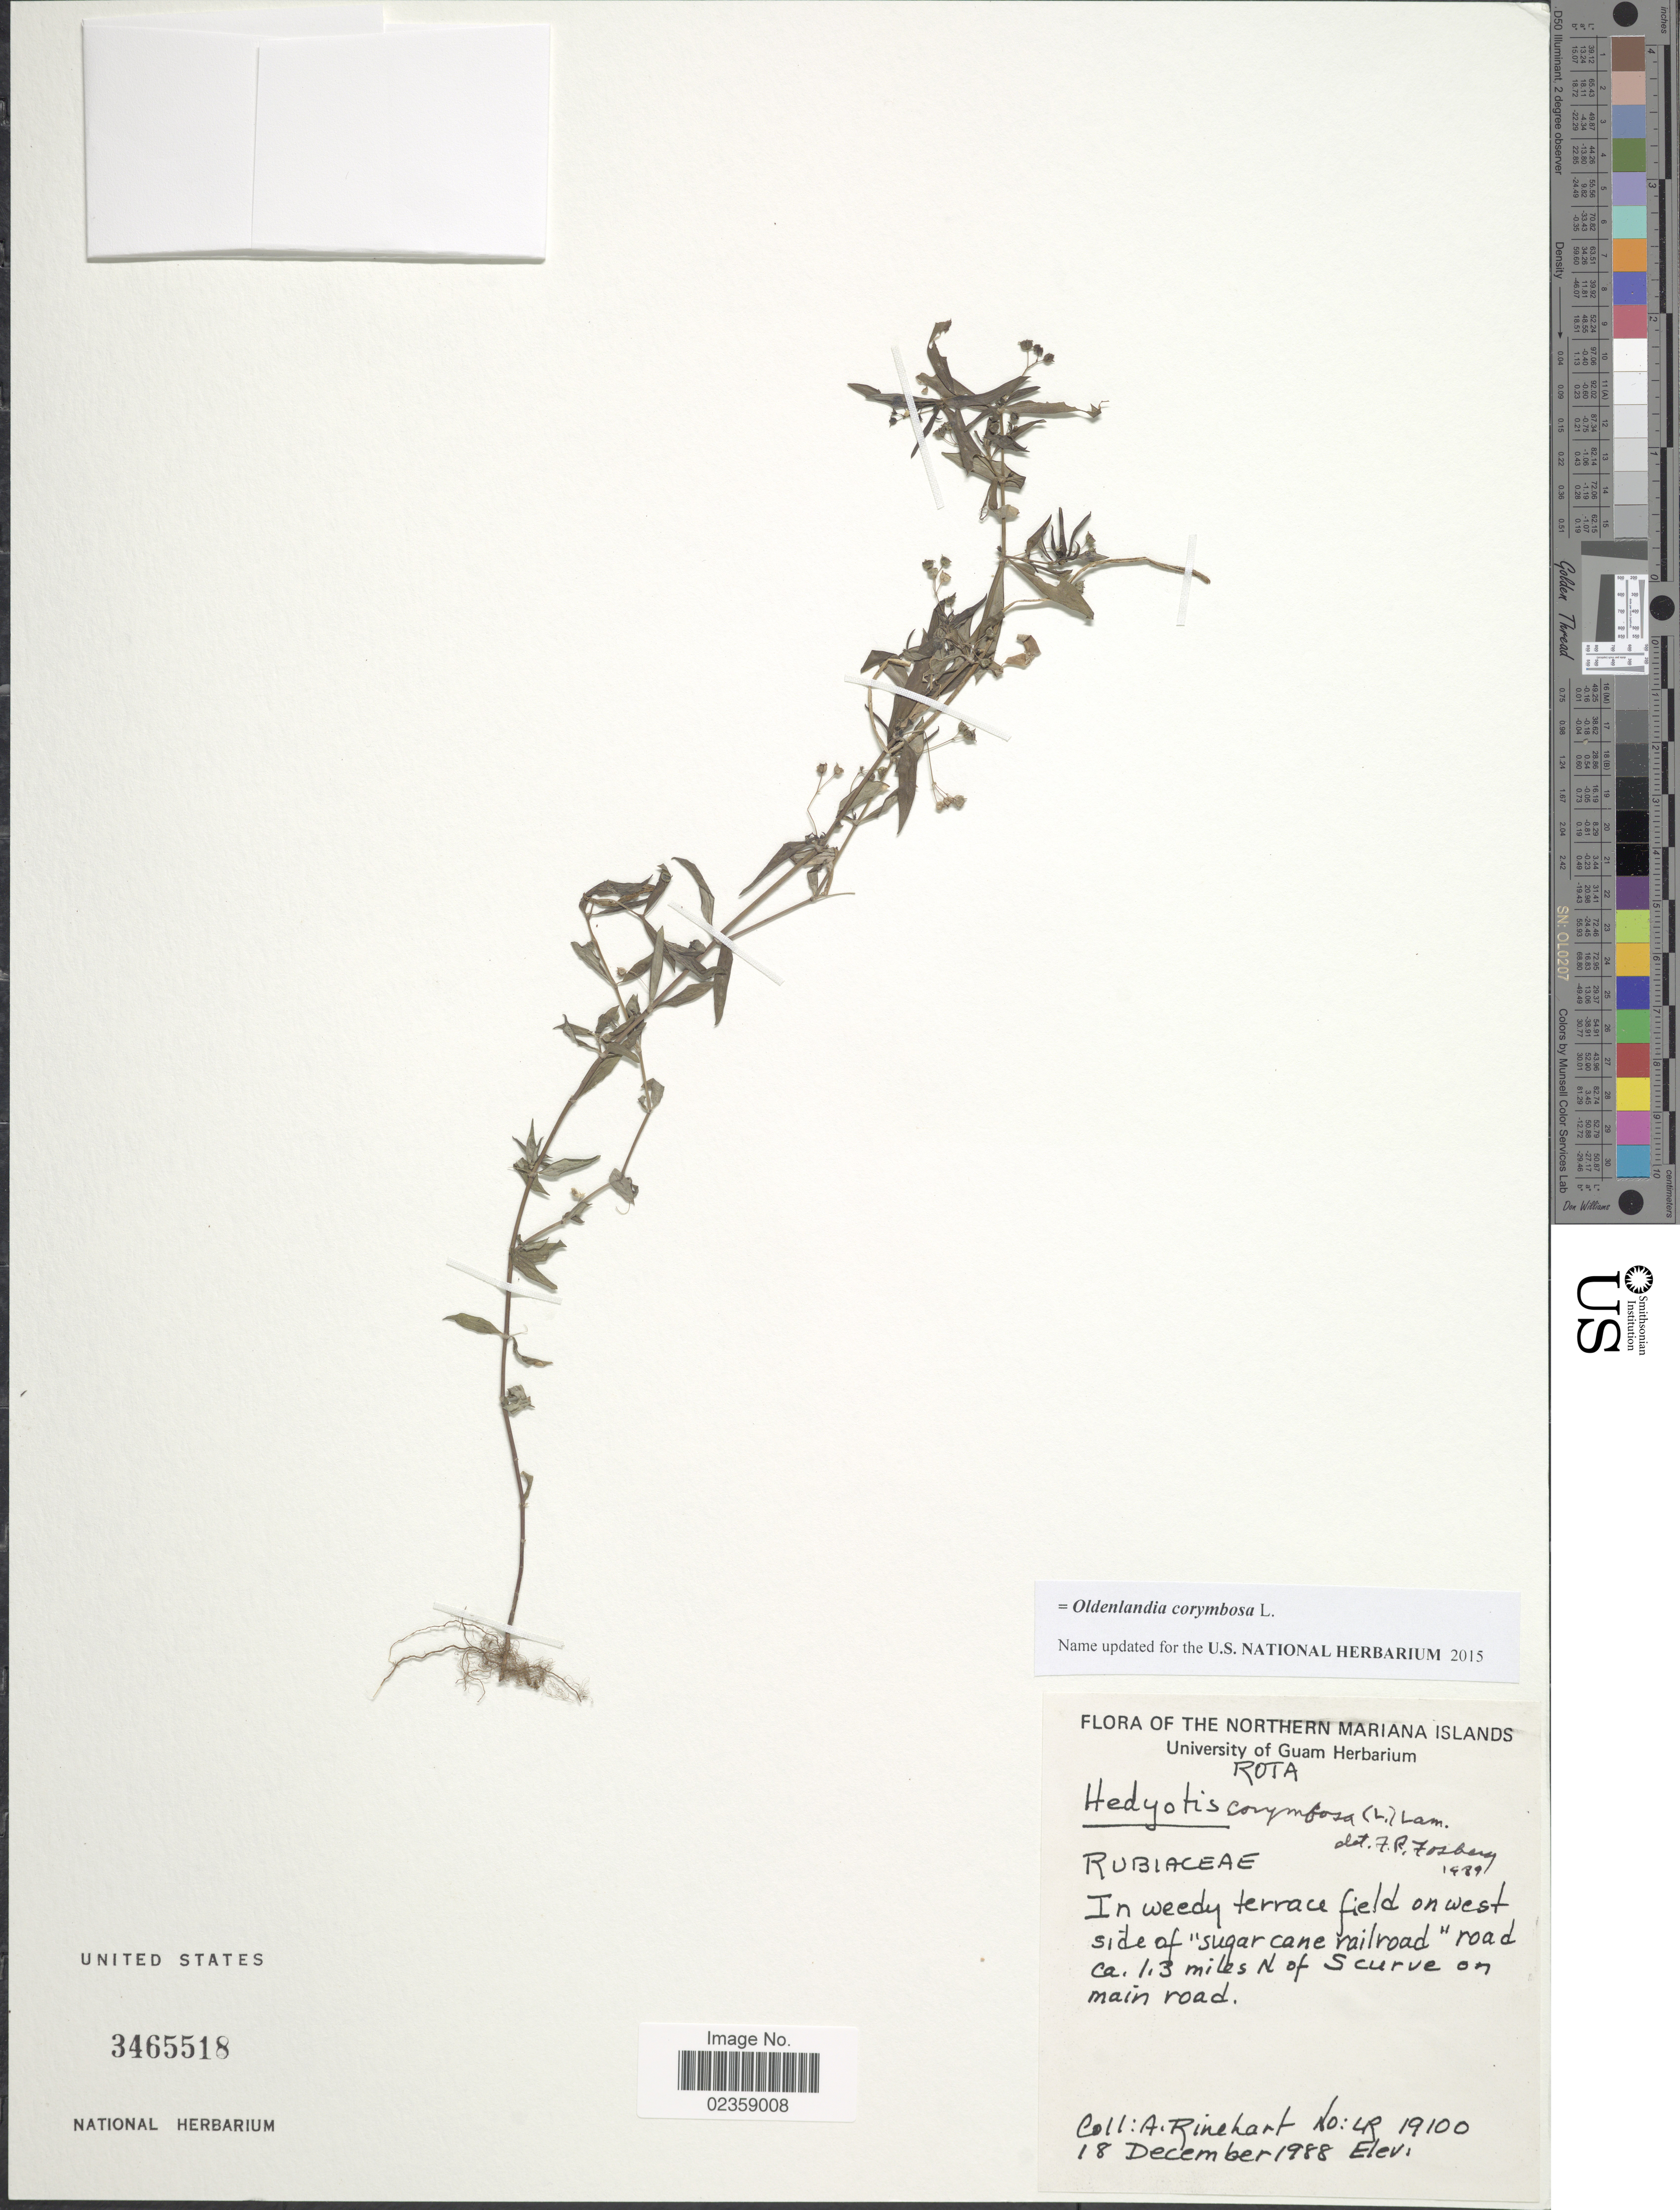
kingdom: Plantae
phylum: Tracheophyta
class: Magnoliopsida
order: Gentianales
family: Rubiaceae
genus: Oldenlandia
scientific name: Oldenlandia corymbosa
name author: L.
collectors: A. Rinehart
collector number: LR19100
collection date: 1988-12-18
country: Northern Mariana Islands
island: Rota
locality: Rota. In weedy terrace field on west side of "sugar cane railroad" road ca. 1.3 miles N of Scurve on main road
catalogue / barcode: US 3465518